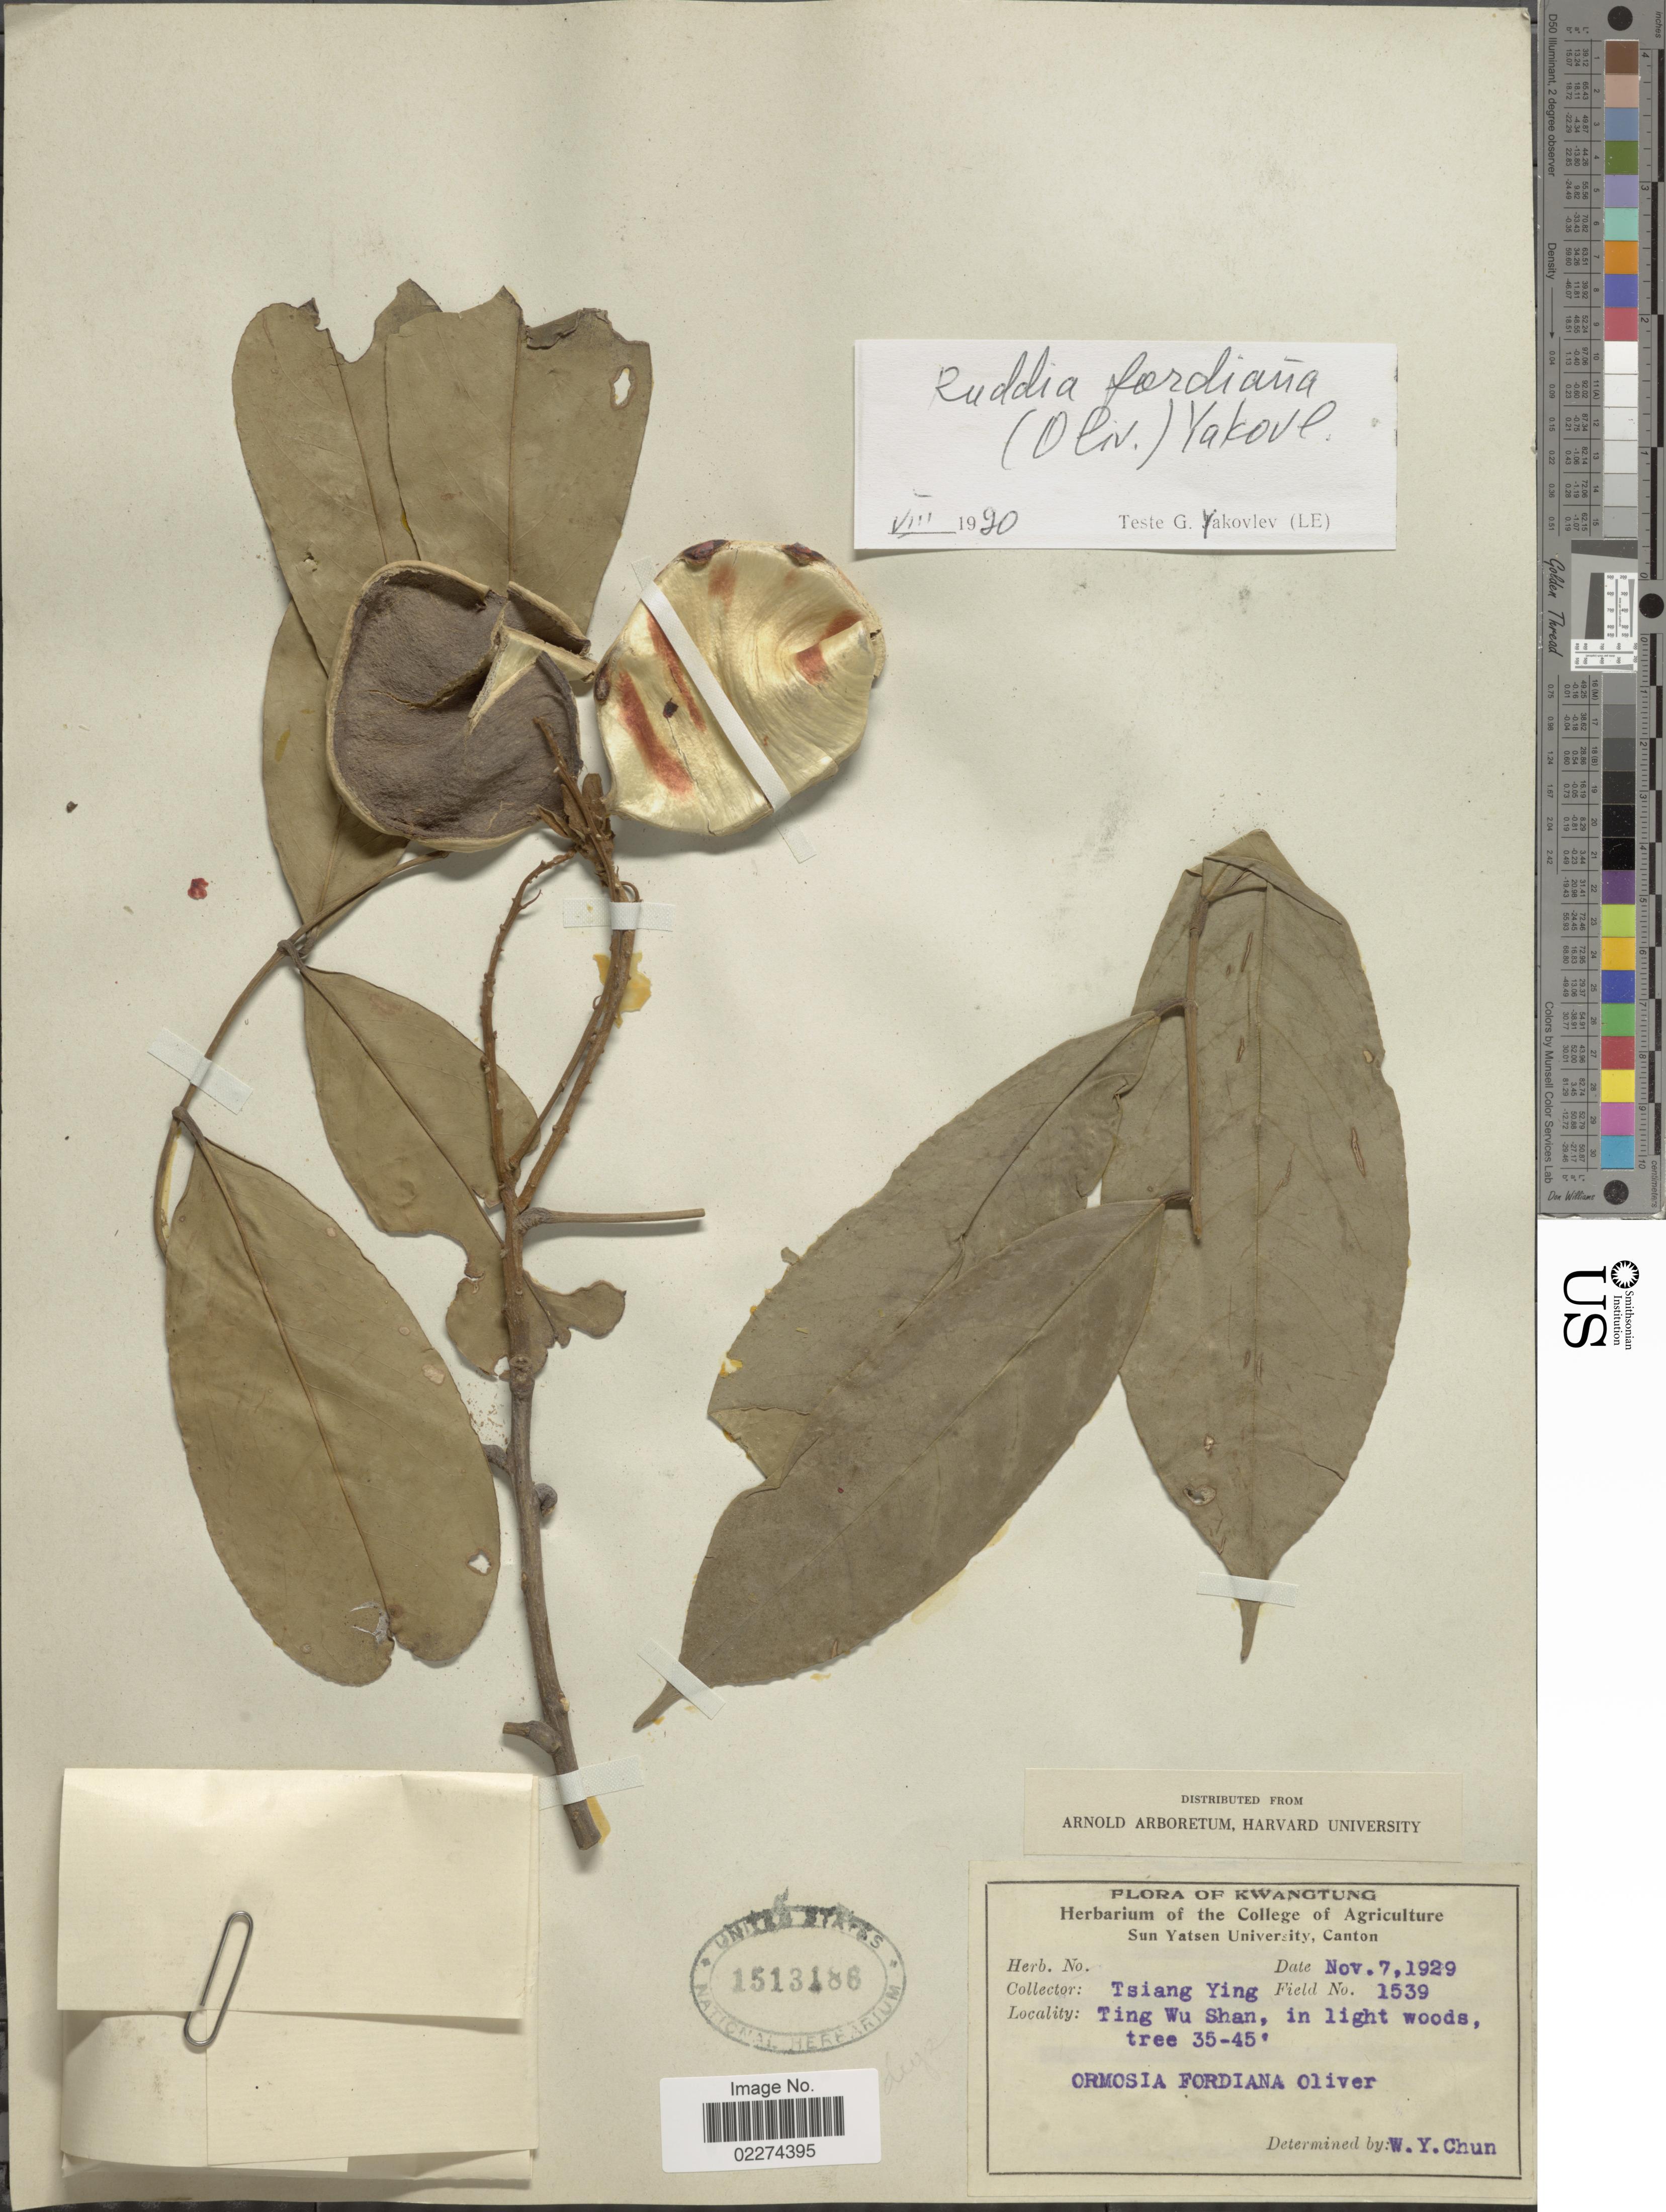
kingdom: Plantae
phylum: Tracheophyta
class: Magnoliopsida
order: Fabales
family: Fabaceae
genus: Ormosia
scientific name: Ormosia fordiana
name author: Oliv.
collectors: Y. Tsiang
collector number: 1539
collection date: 1929-11-07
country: China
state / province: Guangdong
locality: Kwangtung, Ting Wu Shan, in light woods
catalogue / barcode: US 1513188